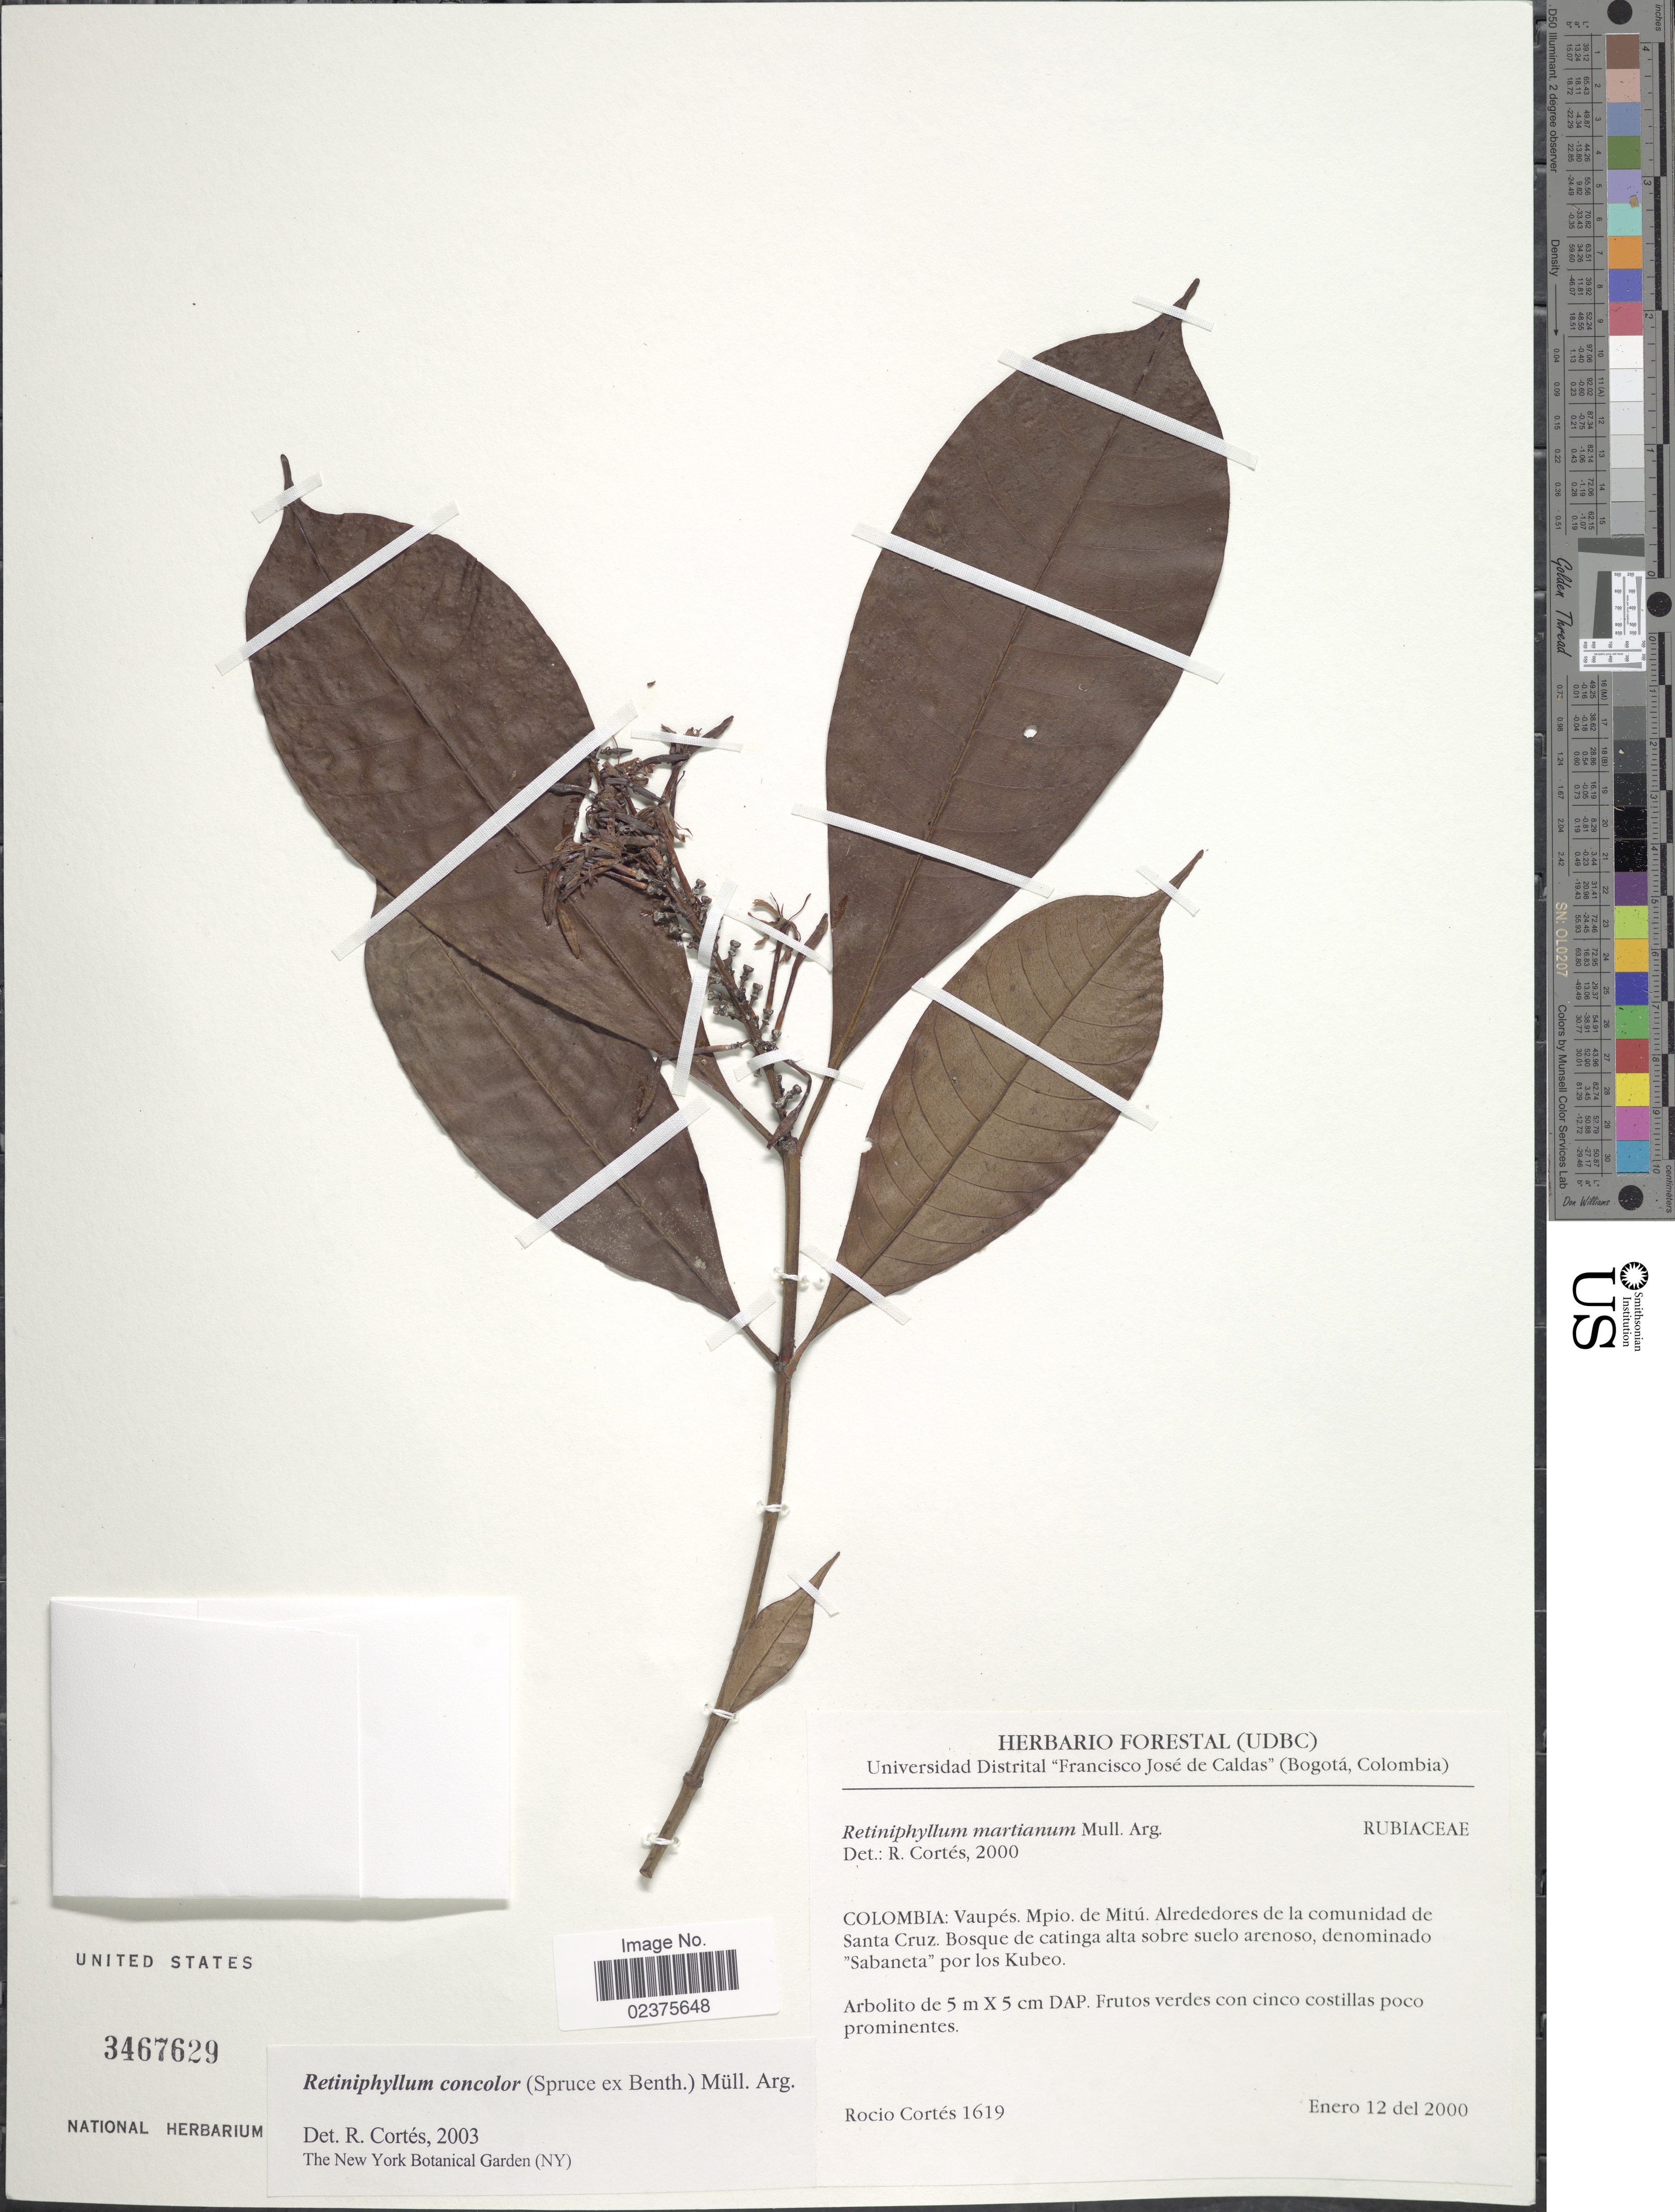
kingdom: Plantae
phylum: Tracheophyta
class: Magnoliopsida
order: Gentianales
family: Rubiaceae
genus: Retiniphyllum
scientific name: Retiniphyllum concolor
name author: (Spruce ex Benth.) Müll. Arg.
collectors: R. Cortés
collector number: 1619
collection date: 2000-01-12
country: Colombia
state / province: Vaupés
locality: Mpio de Mitú. Alrededores de la comunidad de Santa Cruz. Bosque de catinga alta sobre suelo arenoso, denominado 'Sabaneta' por los Kubeo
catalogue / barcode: US 3467629